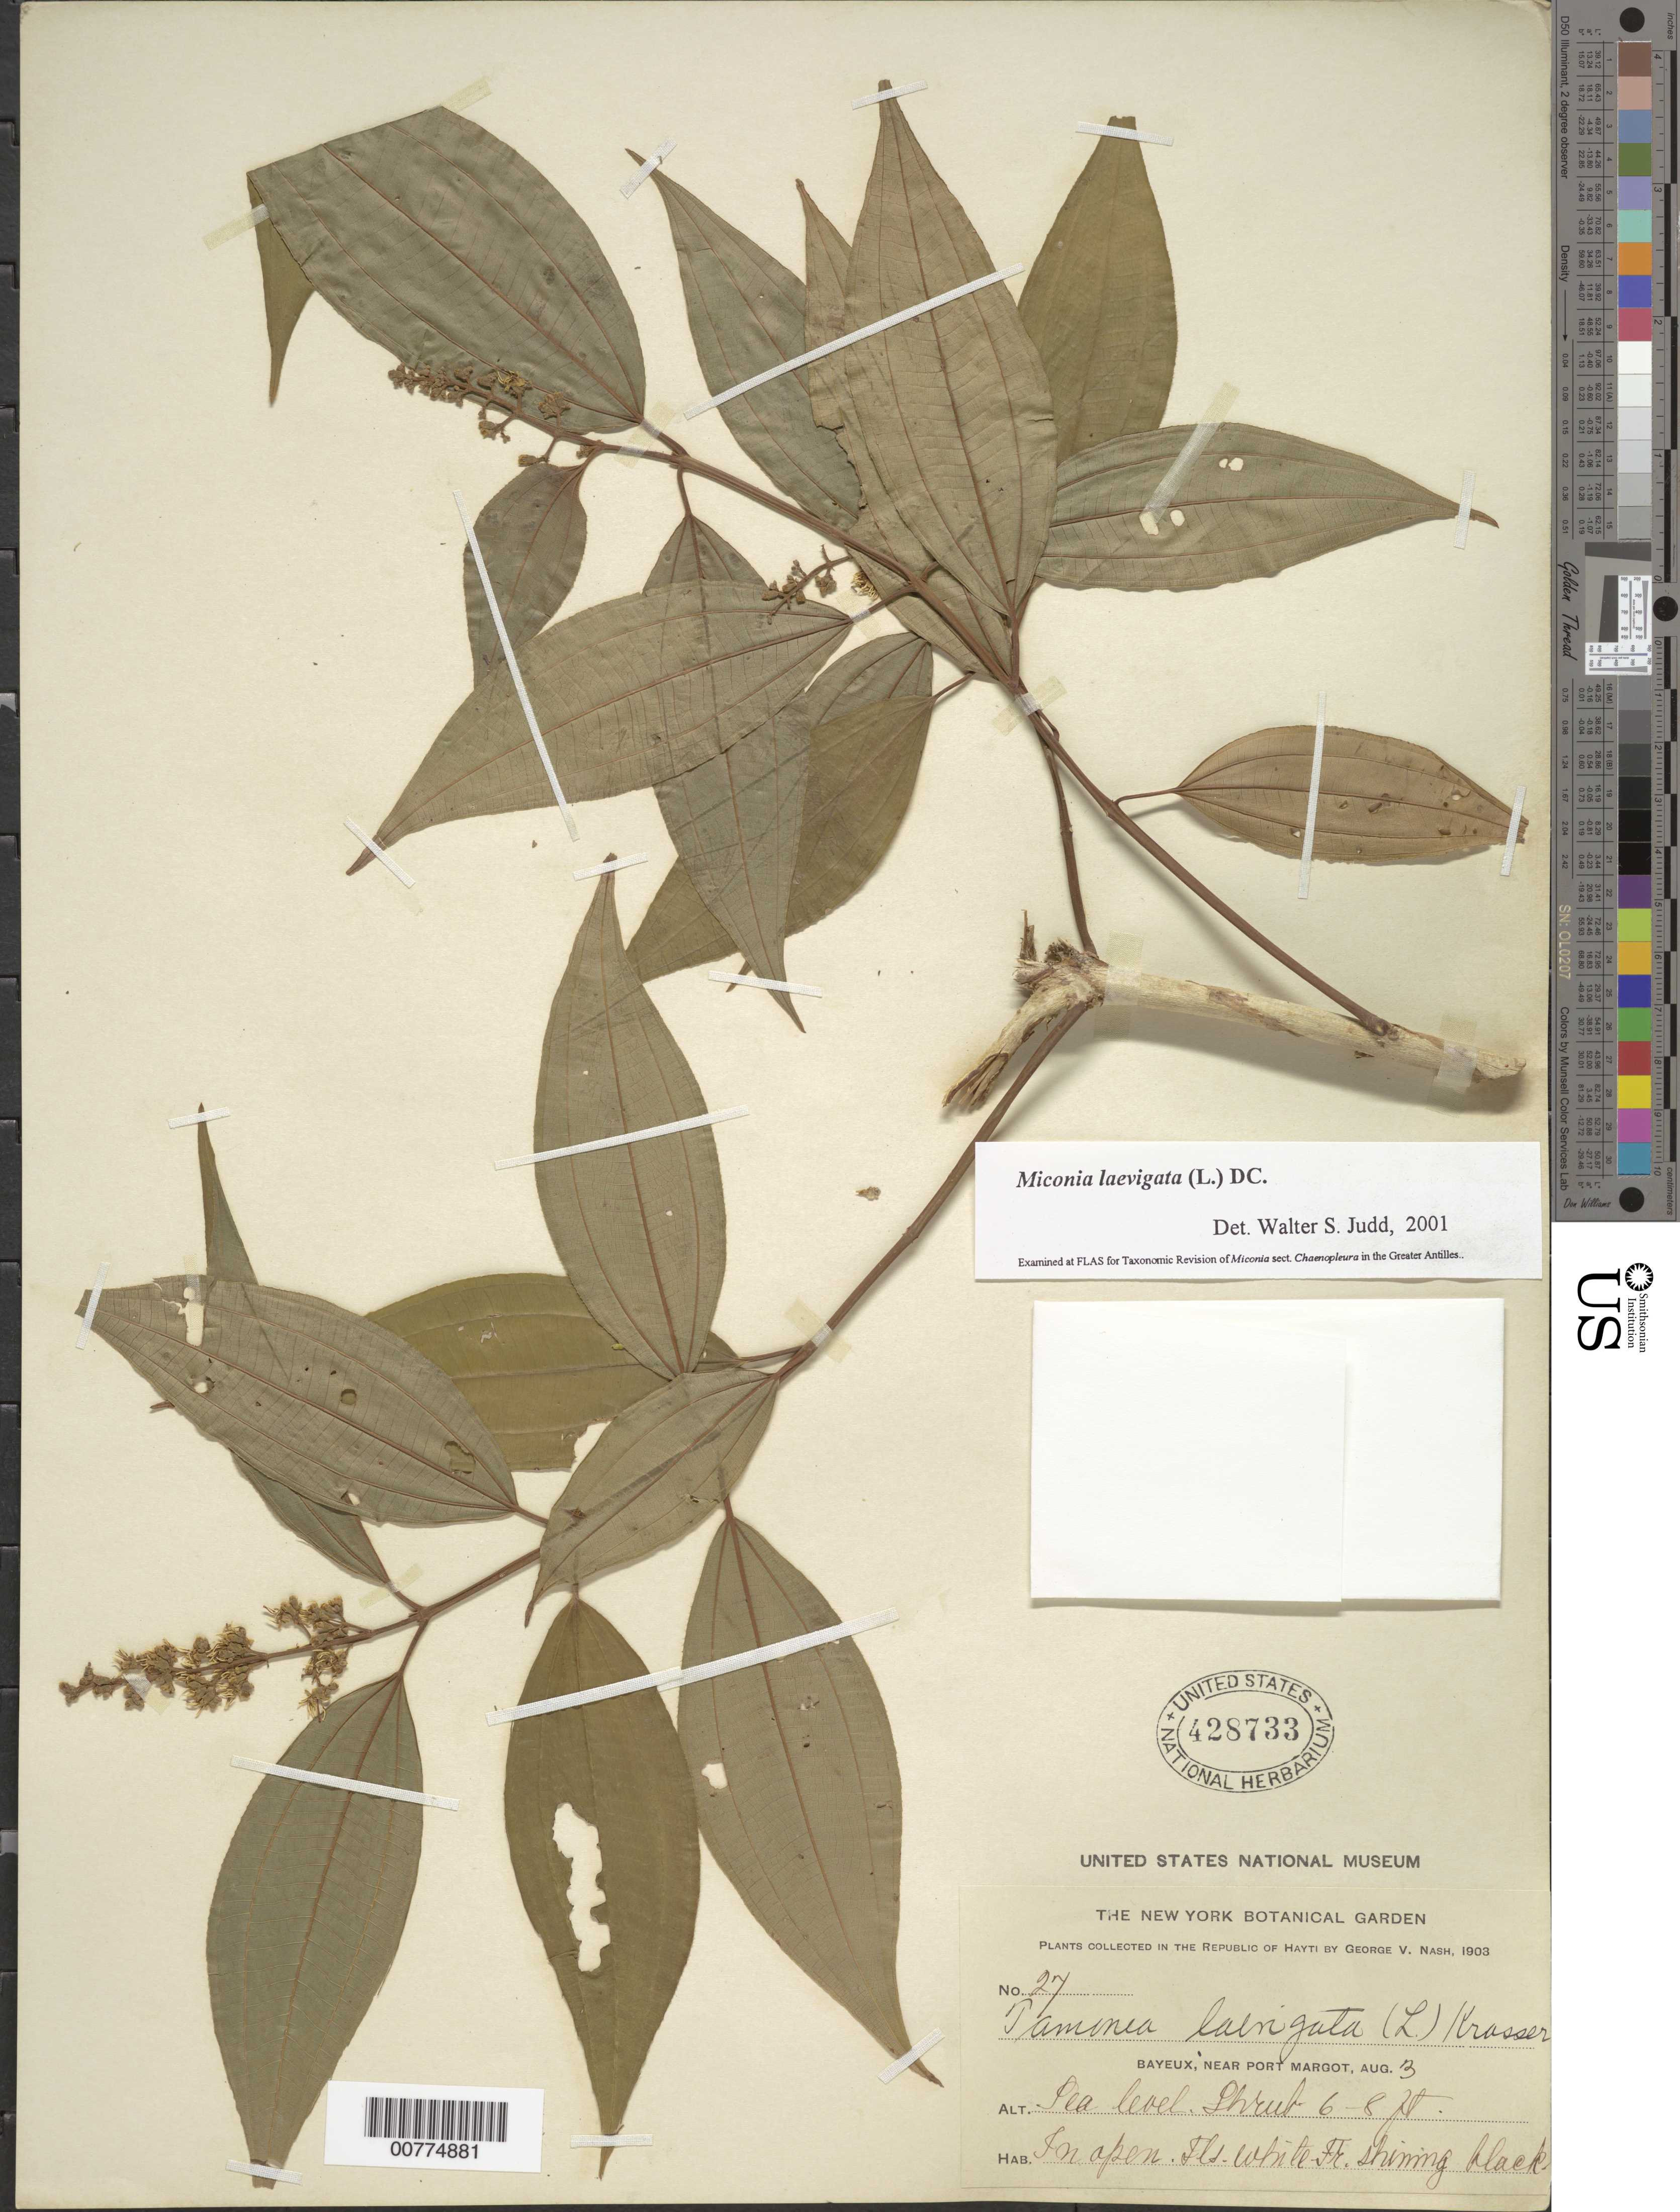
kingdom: Plantae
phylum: Tracheophyta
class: Magnoliopsida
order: Myrtales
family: Melastomataceae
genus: Miconia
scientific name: Miconia laevigata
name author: (L.) D. Don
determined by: Judd, Walter S.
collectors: G. V. Nash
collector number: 27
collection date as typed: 03 Aug 1903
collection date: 1903-08-03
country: Haiti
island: Hispaniola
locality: Bayeux, near Port Margot.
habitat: "In open".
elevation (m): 0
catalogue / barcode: US 428733